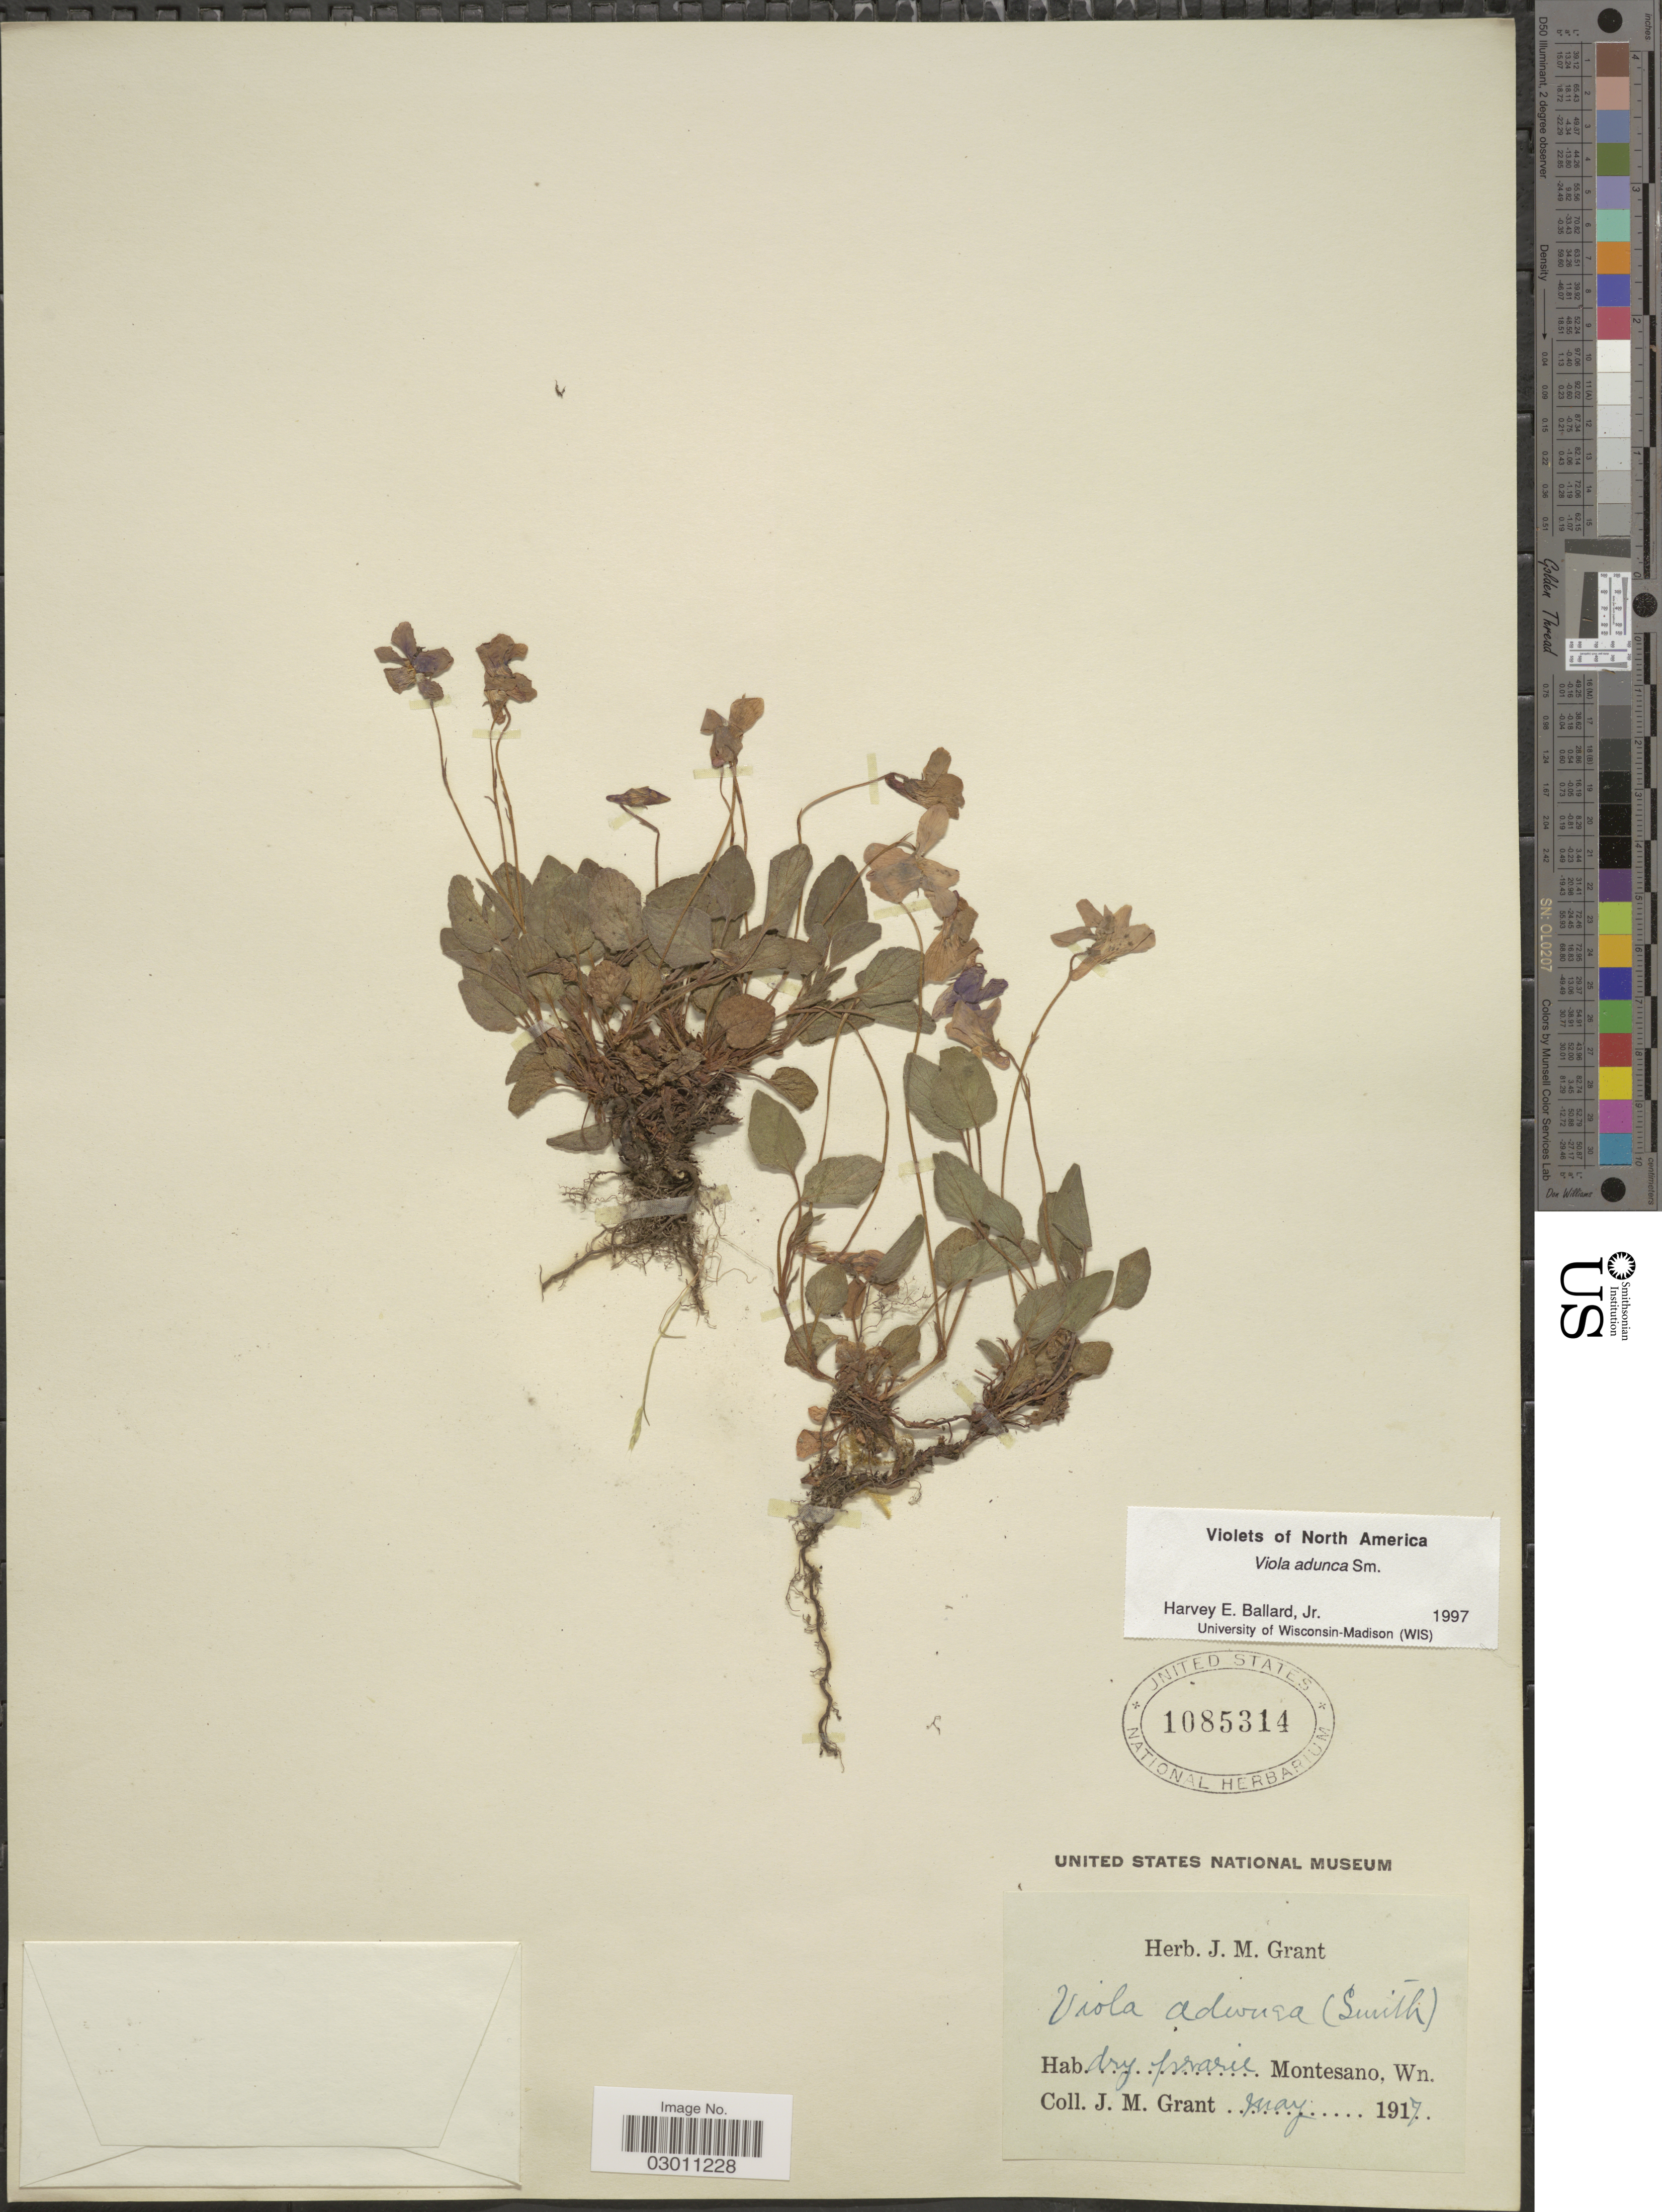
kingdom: Plantae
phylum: Tracheophyta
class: Magnoliopsida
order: Malpighiales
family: Violaceae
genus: Viola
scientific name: Viola adunca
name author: Sm.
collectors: J. M. Grant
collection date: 1917-05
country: United States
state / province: Washington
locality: Montesano, Wn.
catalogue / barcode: US 1085314